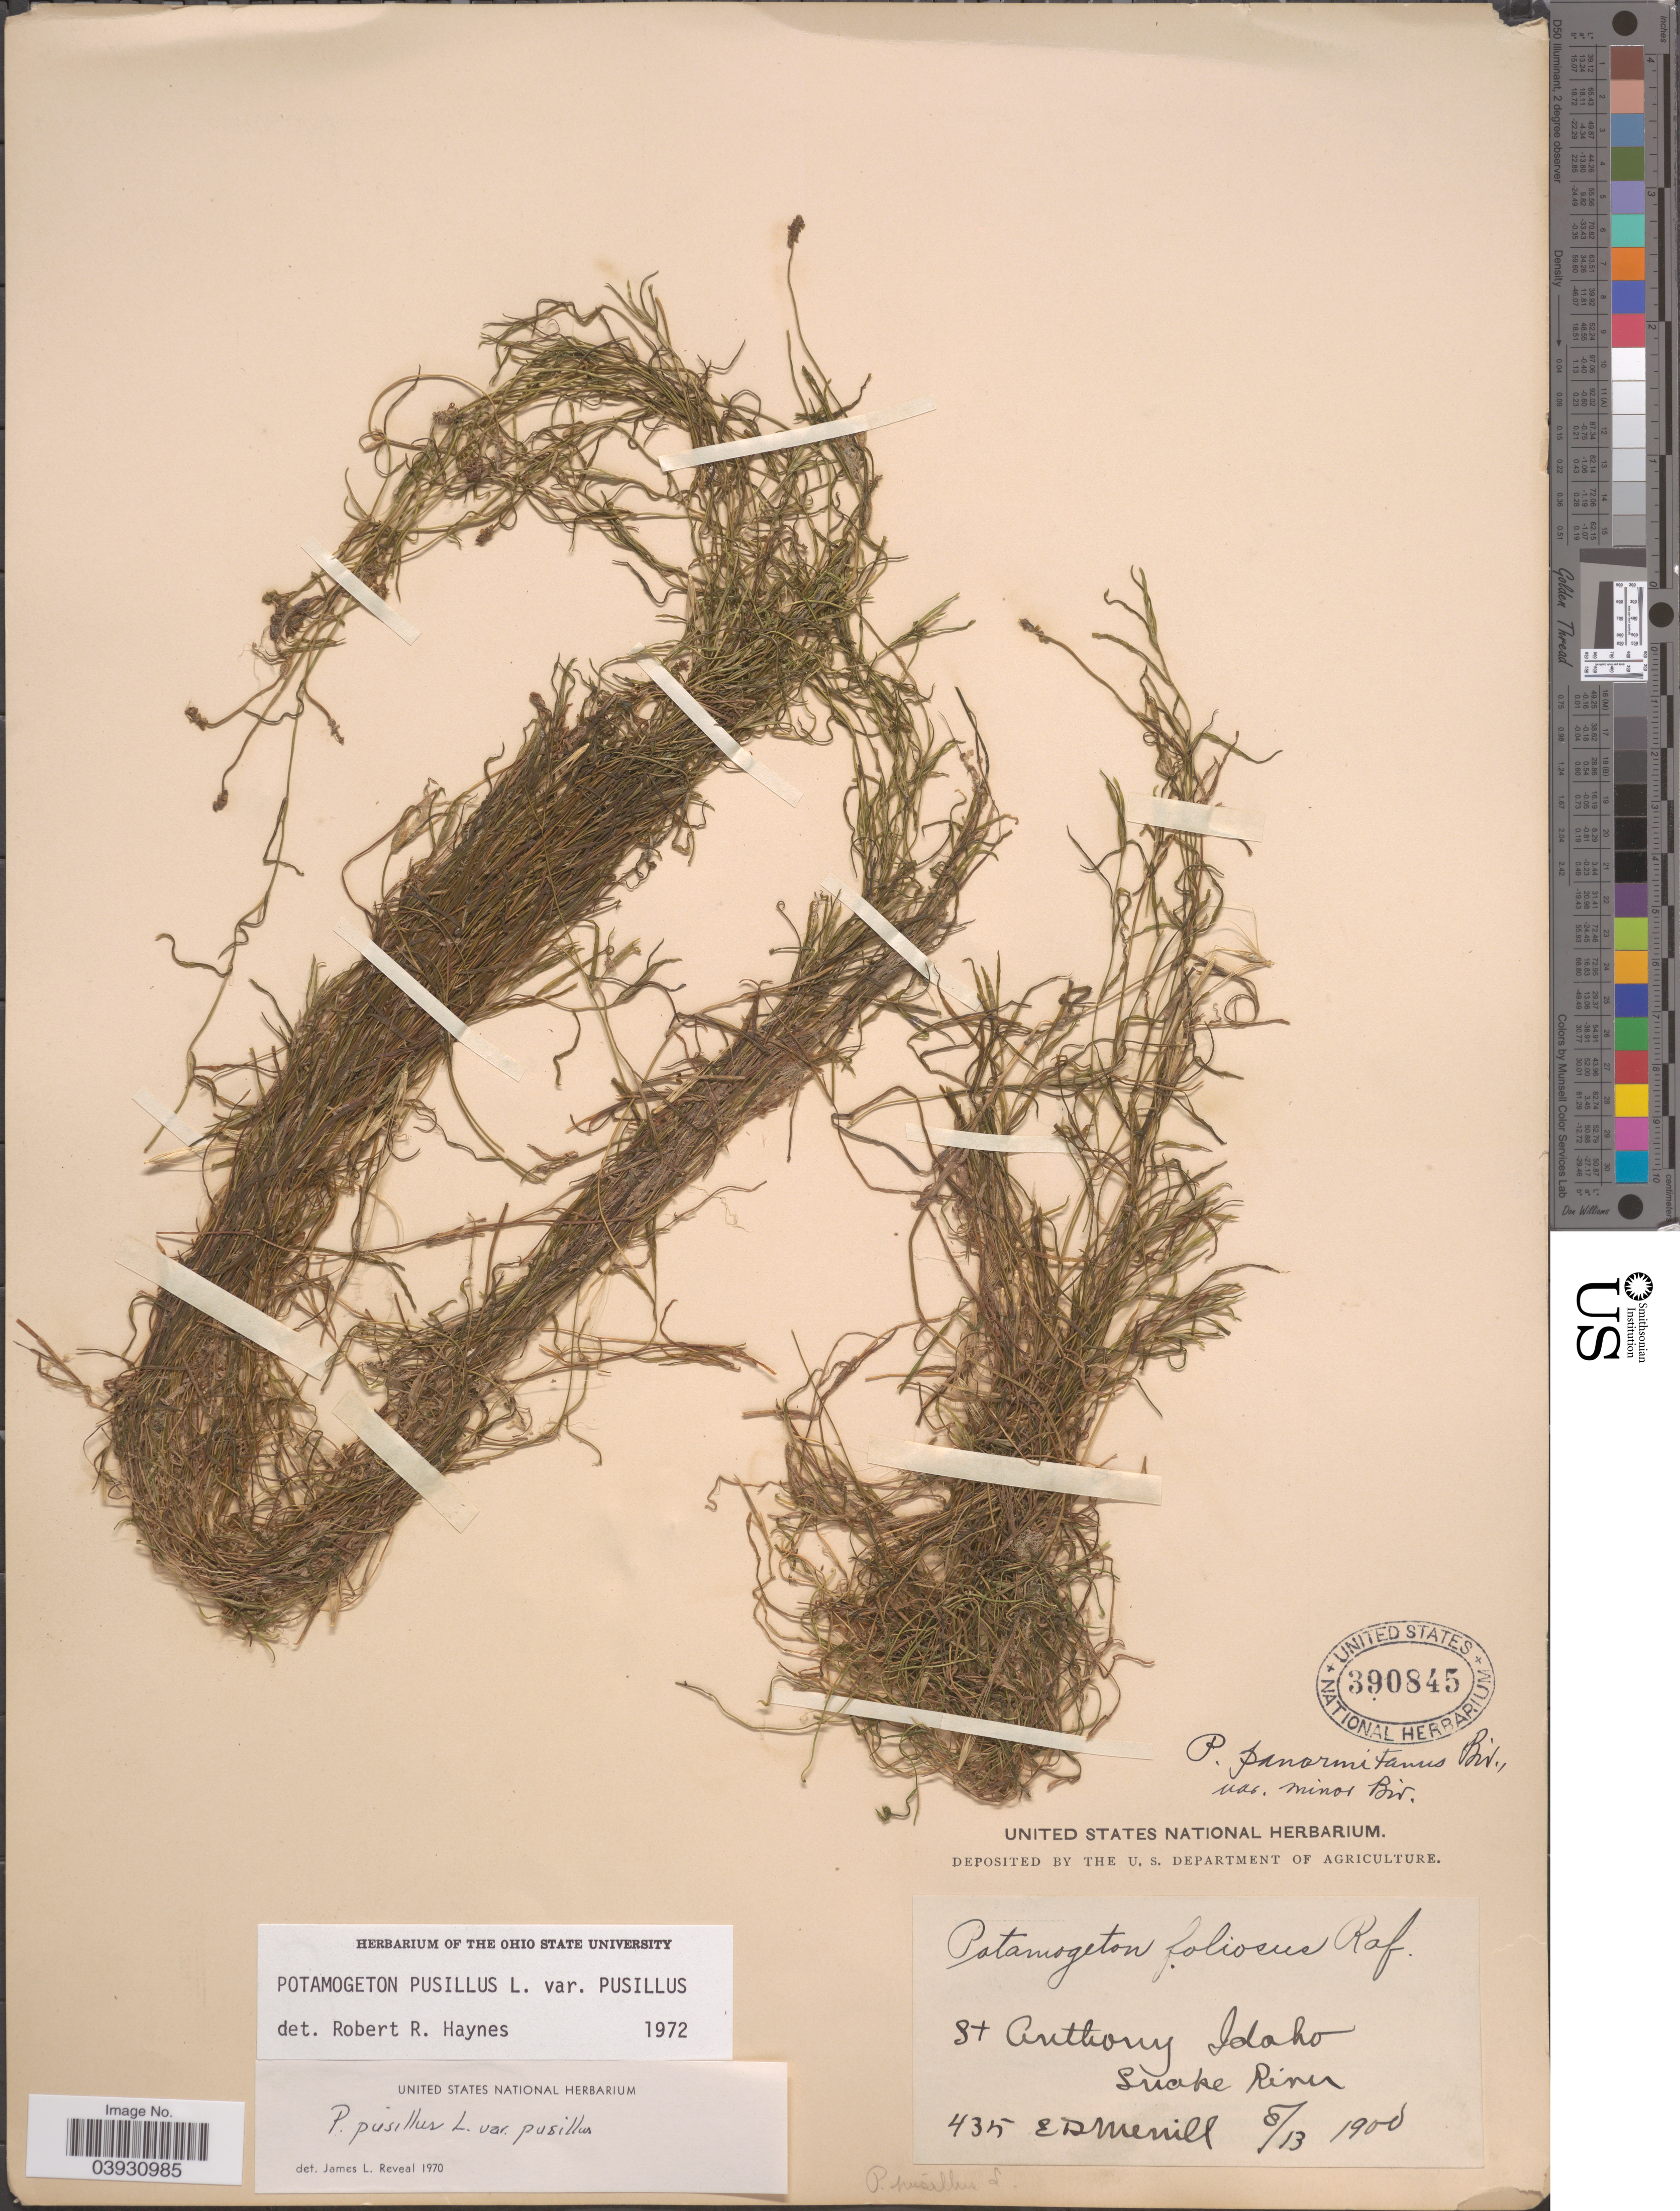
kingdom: Plantae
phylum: Tracheophyta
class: Liliopsida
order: Alismatales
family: Potamogetonaceae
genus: Potamogeton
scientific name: Potamogeton pusillus var. pusillus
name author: L.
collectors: E. D. Merrill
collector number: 435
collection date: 1900-08-13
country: United States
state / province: Idaho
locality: St. Anthony Idaho Snake River.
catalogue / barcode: US 390845